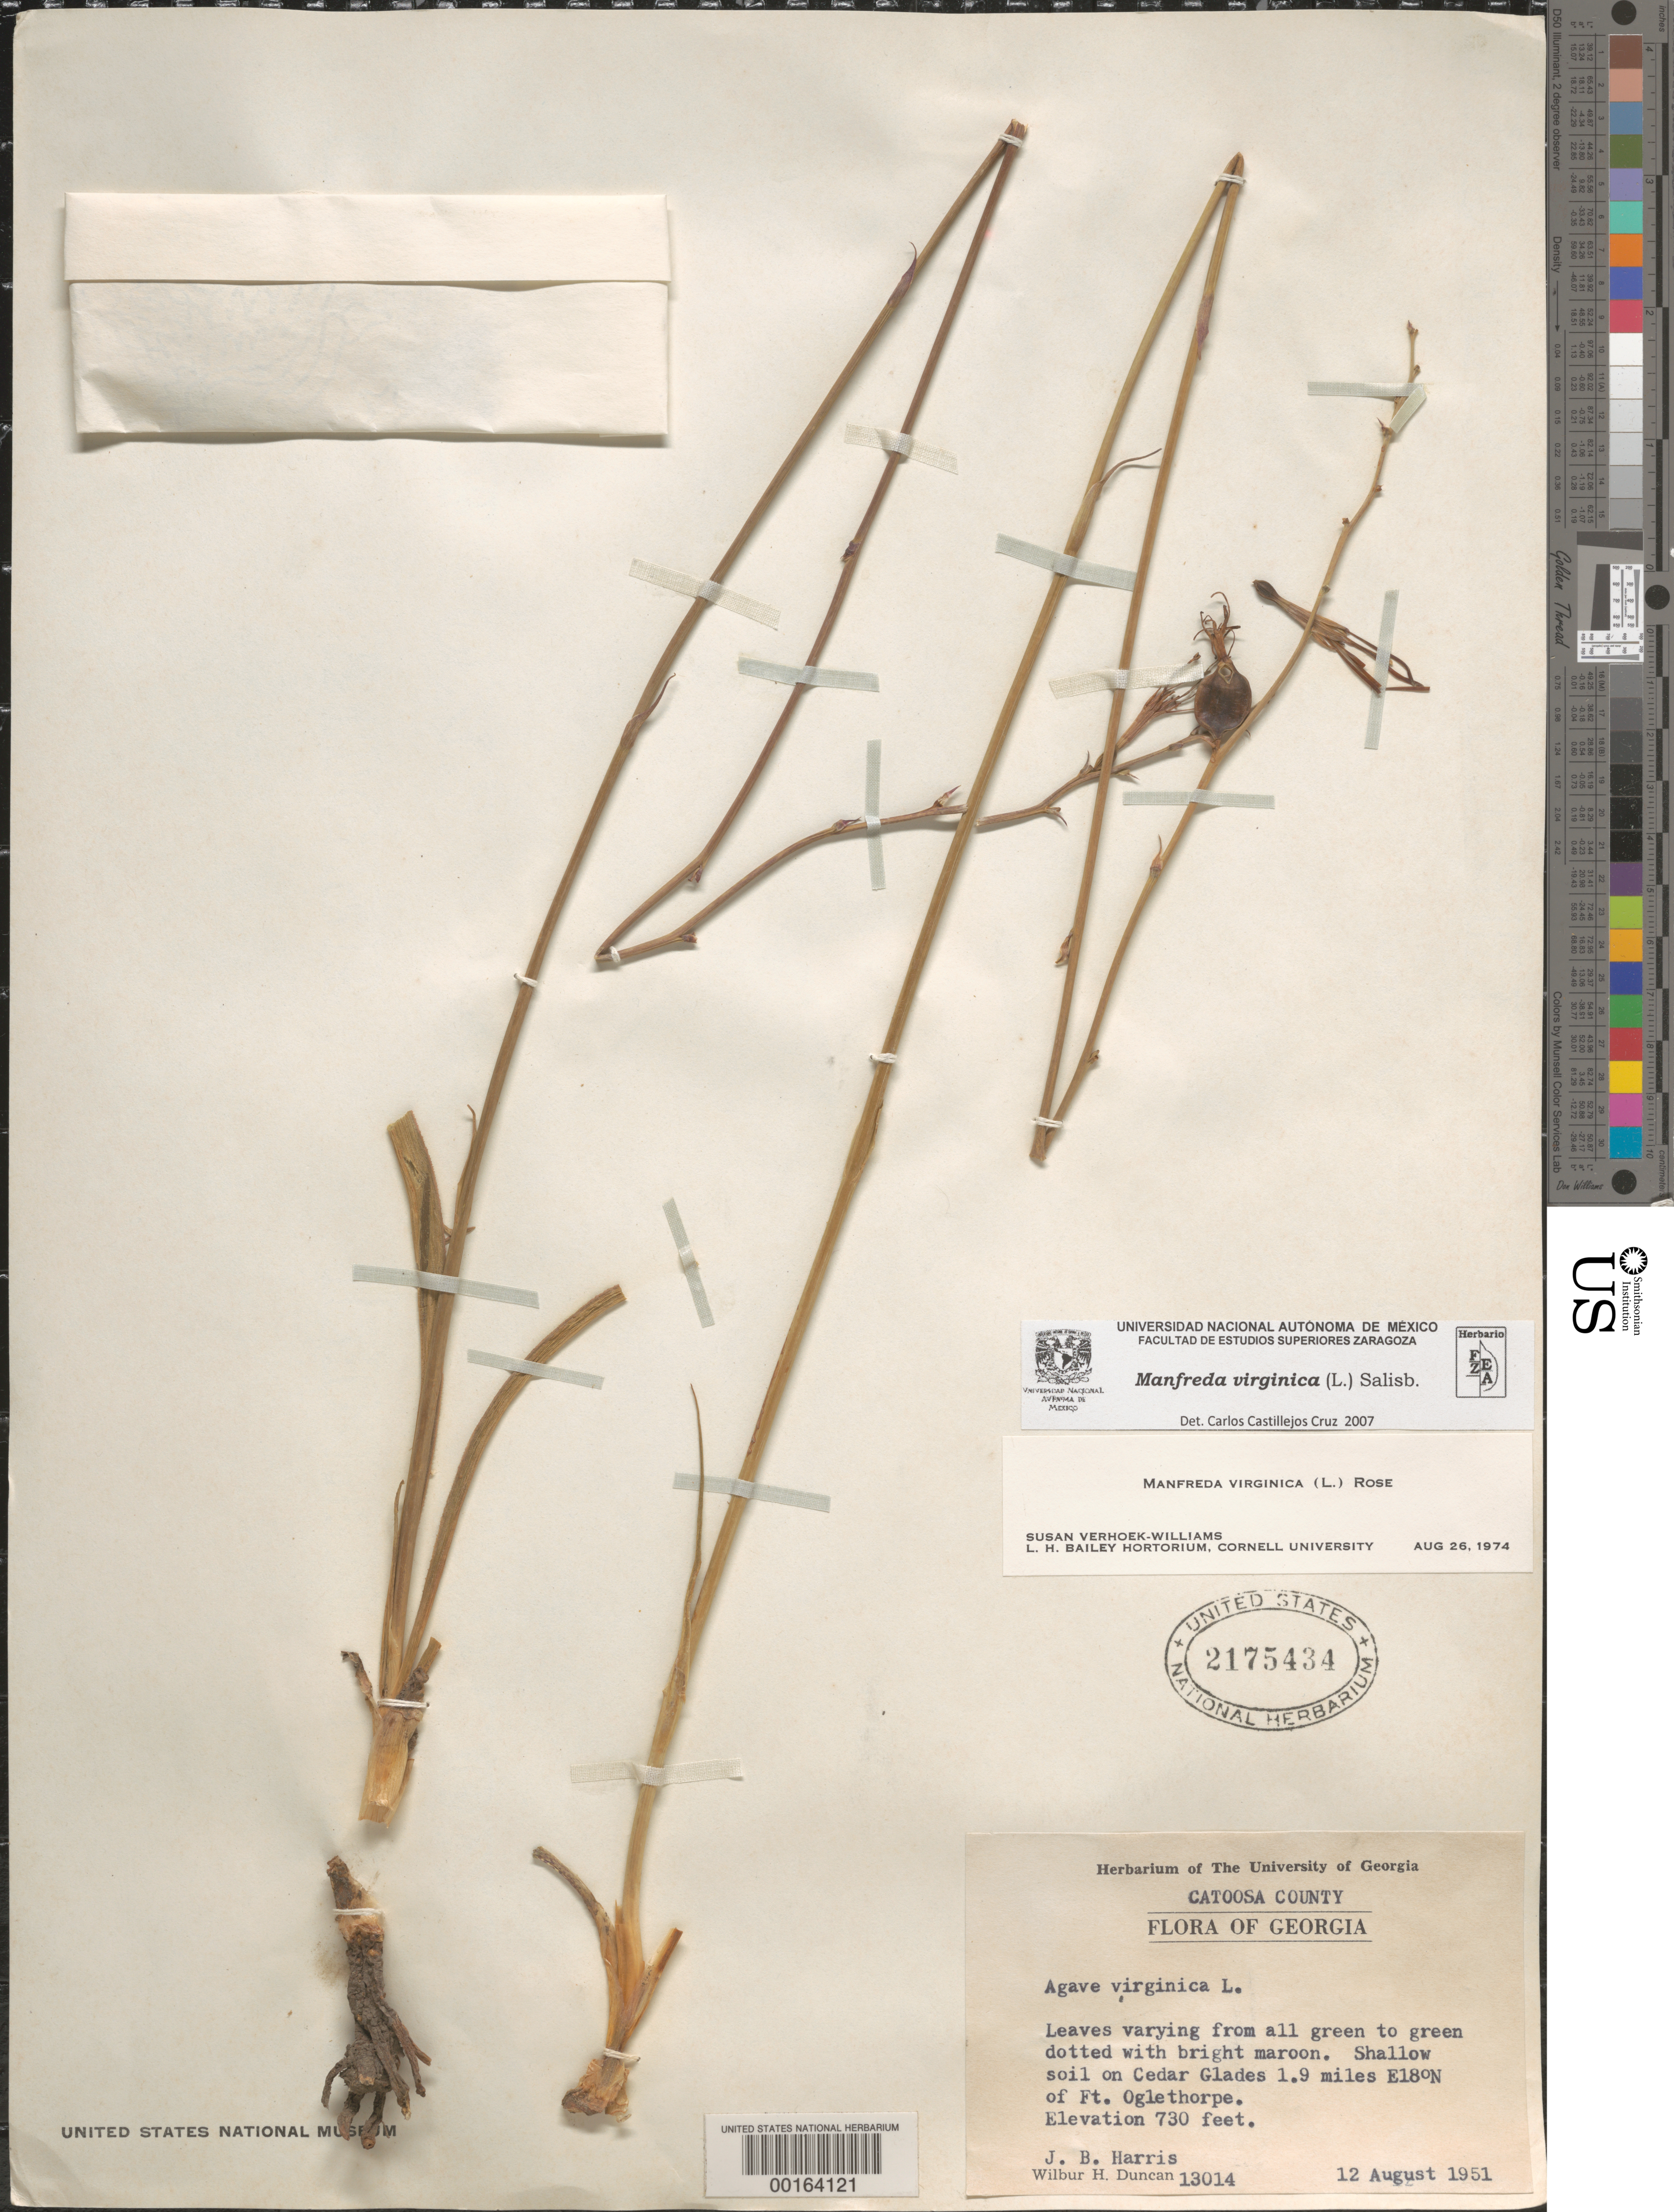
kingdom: Plantae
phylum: Tracheophyta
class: Liliopsida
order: Asparagales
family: Asparagaceae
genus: Manfreda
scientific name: Manfreda virginica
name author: (L.) Salisb. ex Rose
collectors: J. B. Harris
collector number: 13014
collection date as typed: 12 Aug 1951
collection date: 1951-08-12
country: United States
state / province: Georgia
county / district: Catoosa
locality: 1.9 mi e 18 degrees n of ft. oglethorpe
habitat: Shallow soil on cedar glades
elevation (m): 223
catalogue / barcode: US 2175434